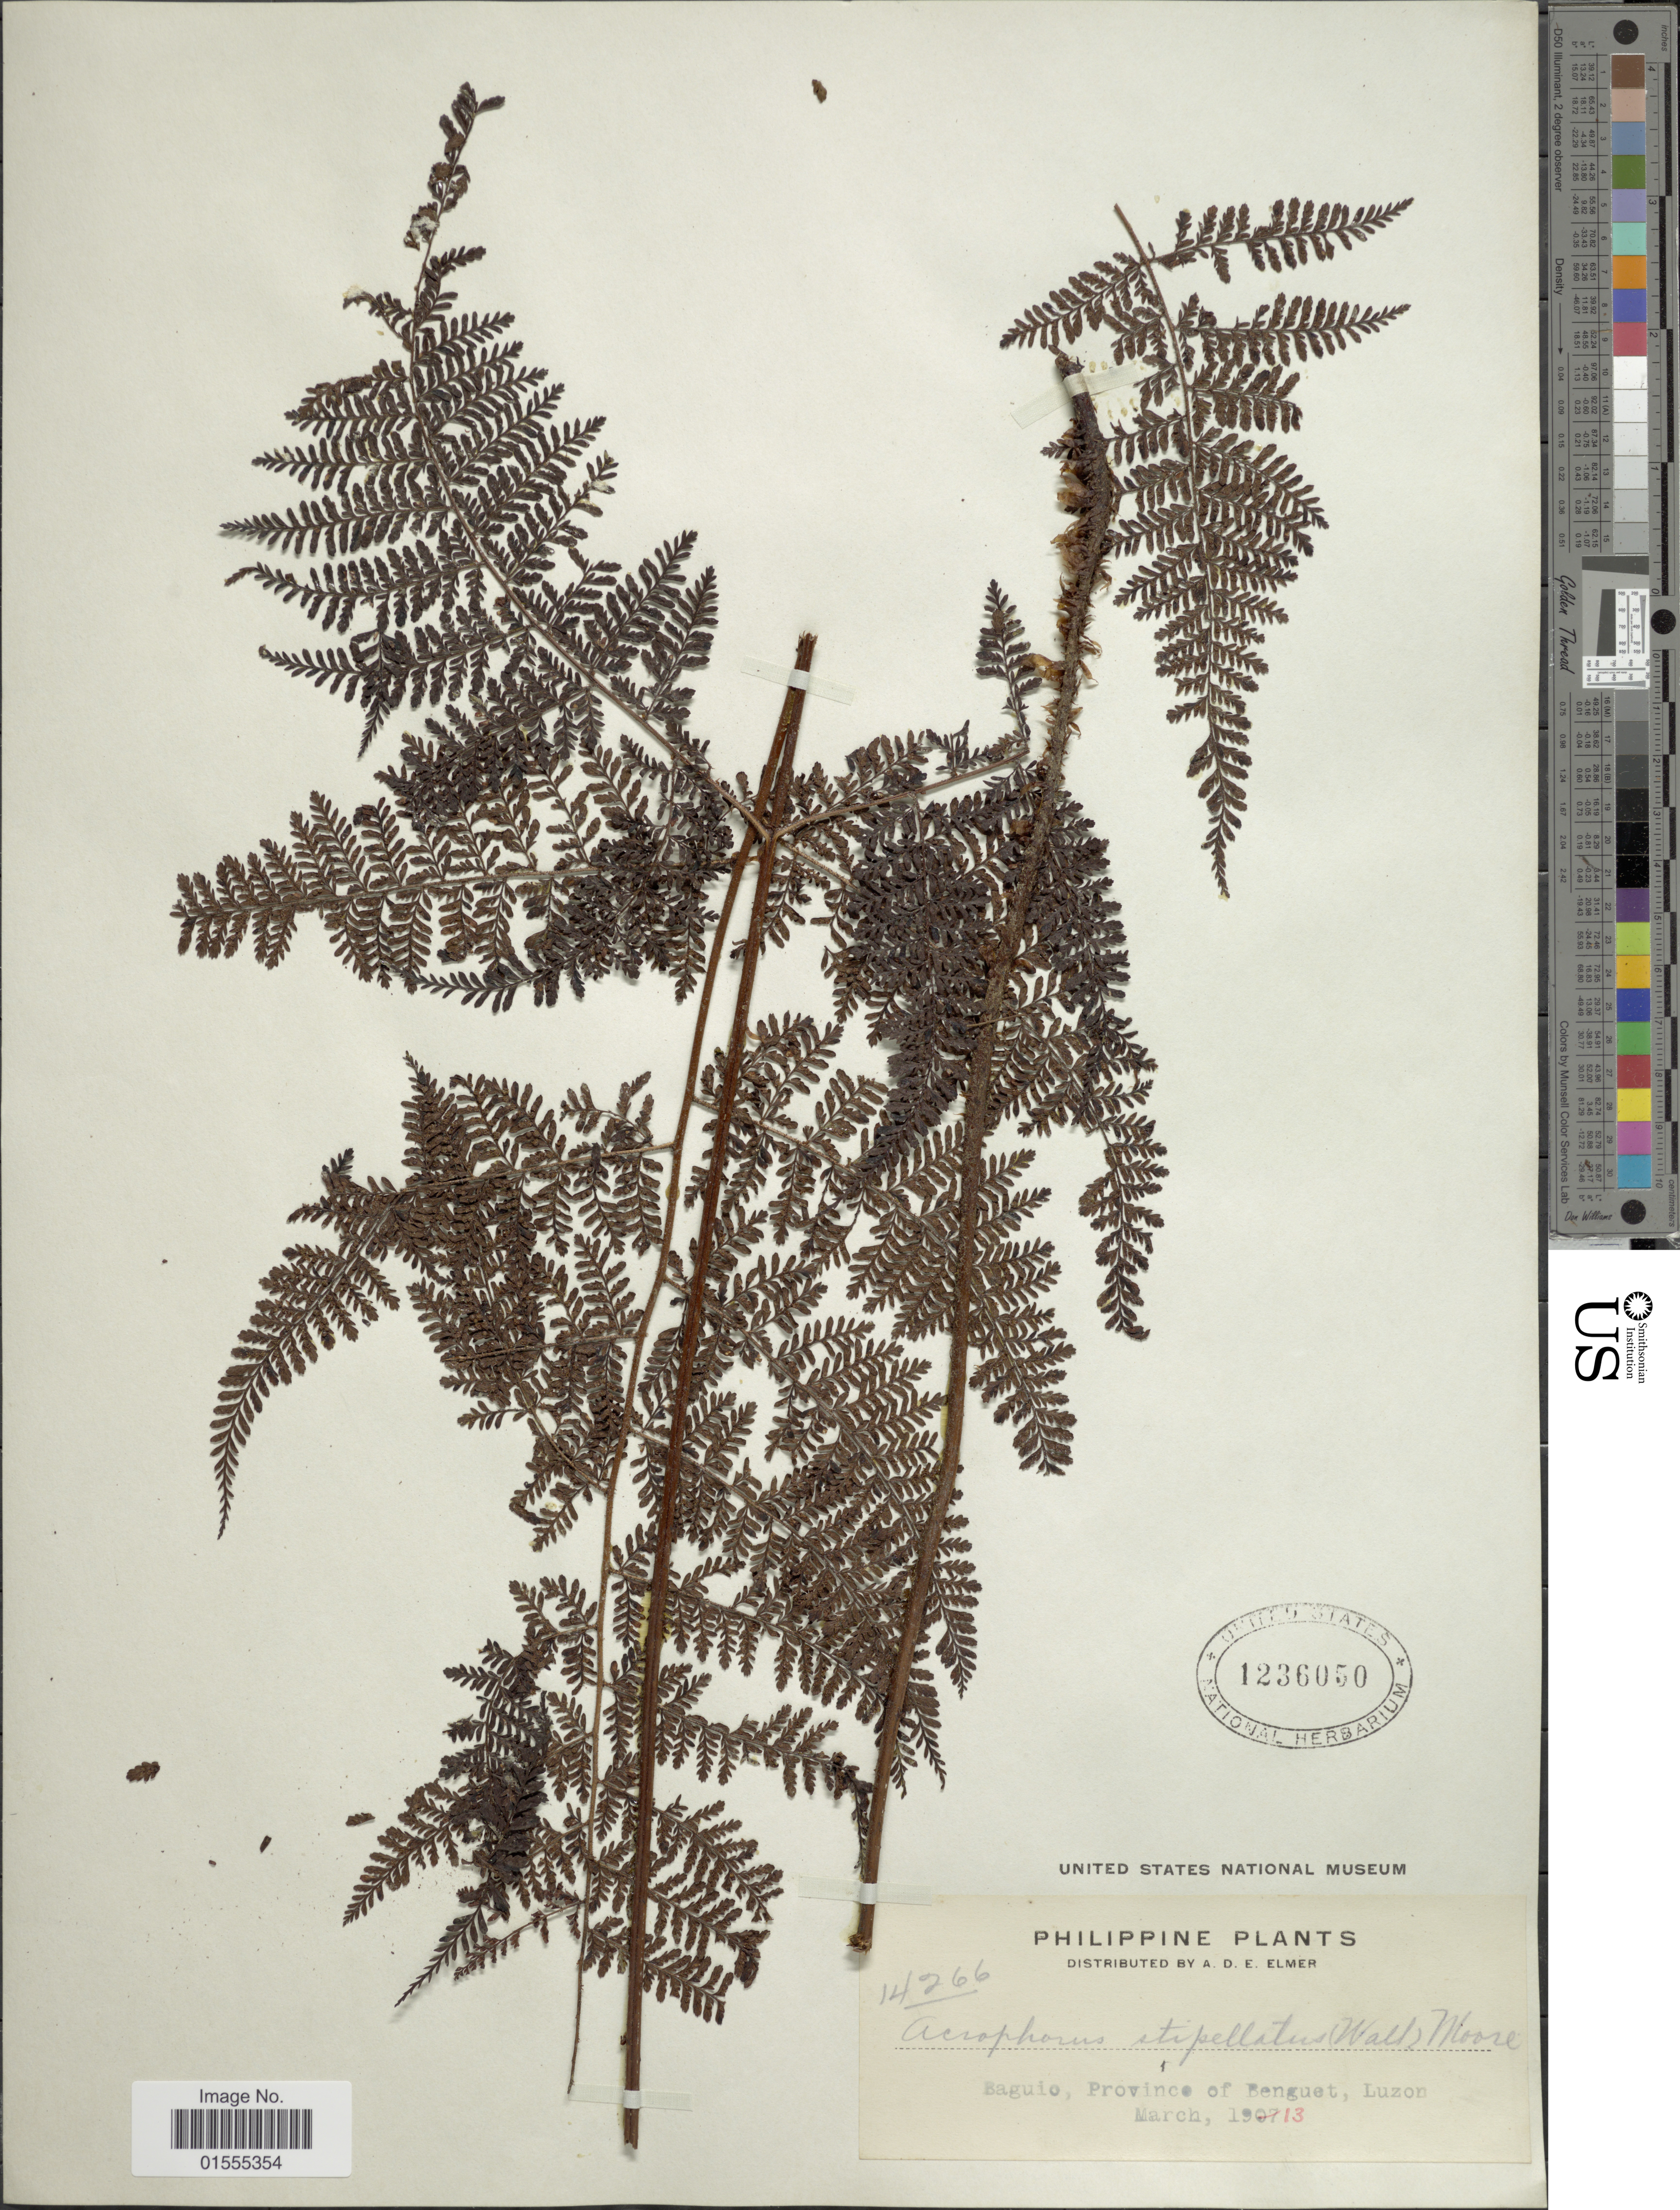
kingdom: Plantae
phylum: Tracheophyta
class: Polypodiopsida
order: Polypodiales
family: Dryopteridaceae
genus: Dryopteris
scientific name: Dryopteris nodosa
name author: (C. Presl) Li Bing Zhang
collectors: A. D. E. Elmer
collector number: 14266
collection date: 1913-03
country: Philippines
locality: Baguio, Province of Benguet, Luzon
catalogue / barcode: US 1236050